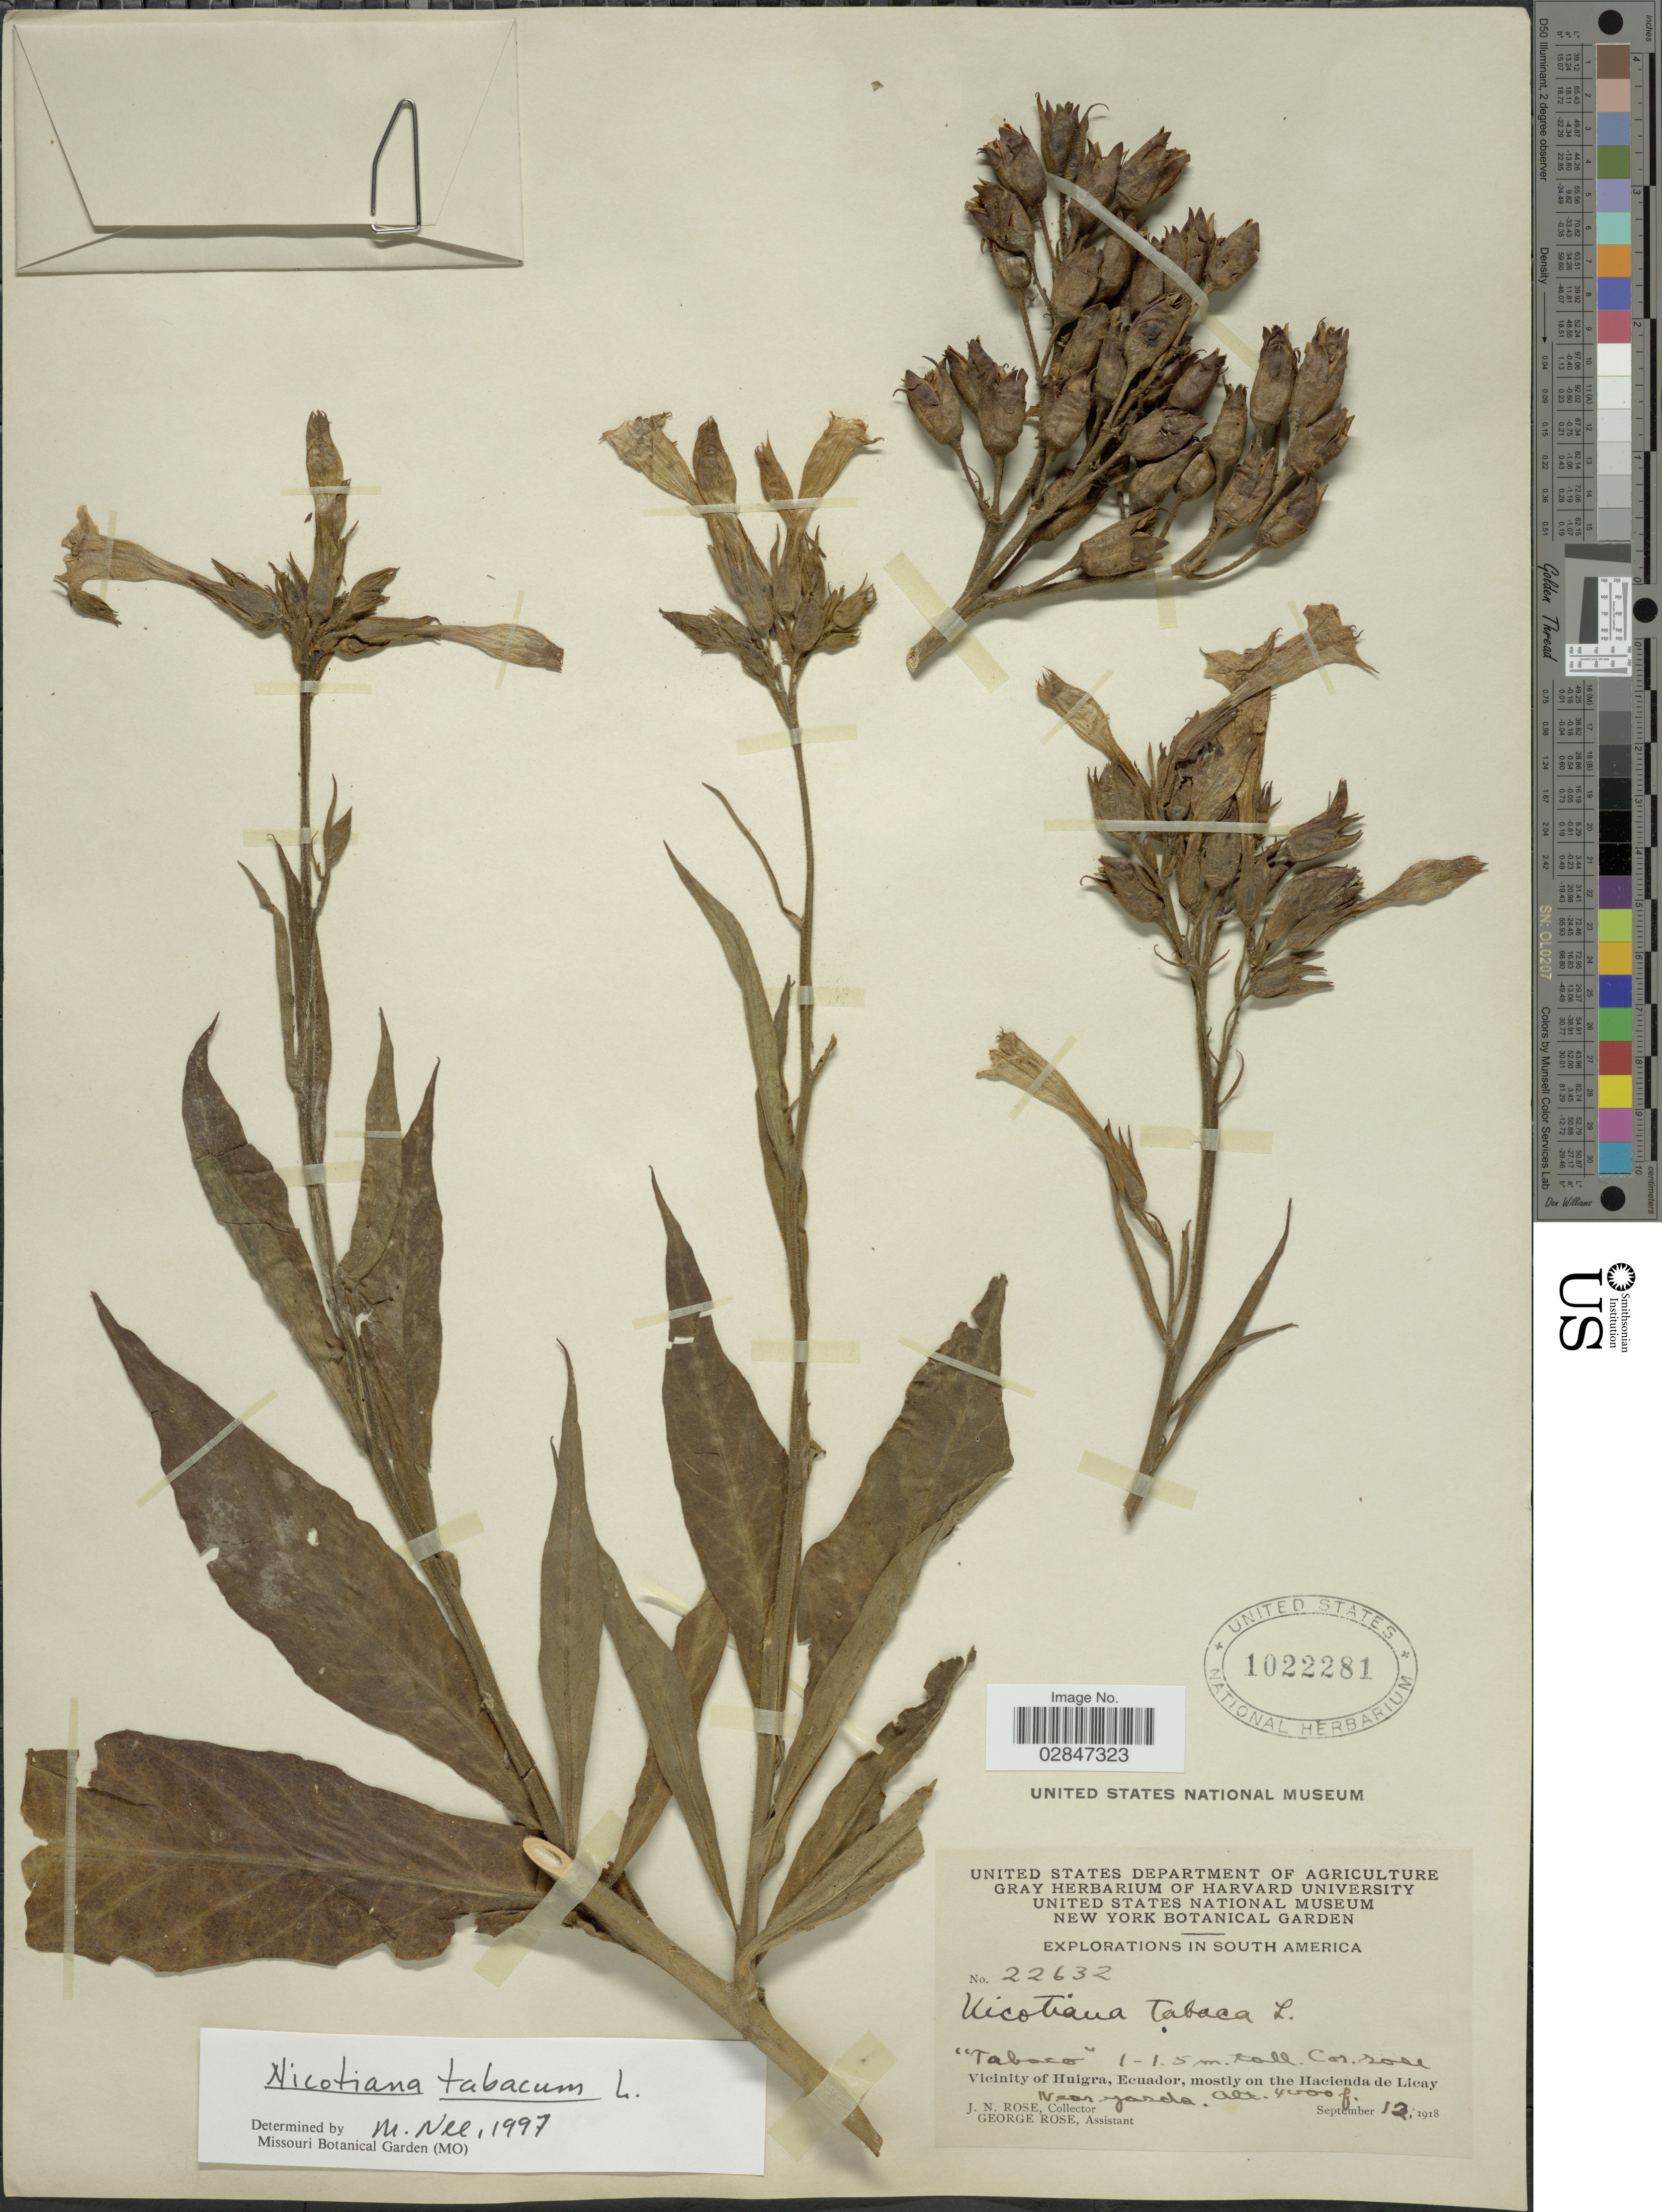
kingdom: Plantae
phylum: Tracheophyta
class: Magnoliopsida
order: Solanales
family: Solanaceae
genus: Nicotiana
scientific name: Nicotiana tabacum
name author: L.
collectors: J. N. Rose & G. Rose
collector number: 22632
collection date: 1918-09-12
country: Ecuador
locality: Vicinity of Huigra, Ecuador, mostly on the Hacienda de Licay, Near Yasda.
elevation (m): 1219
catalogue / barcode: US 1022281